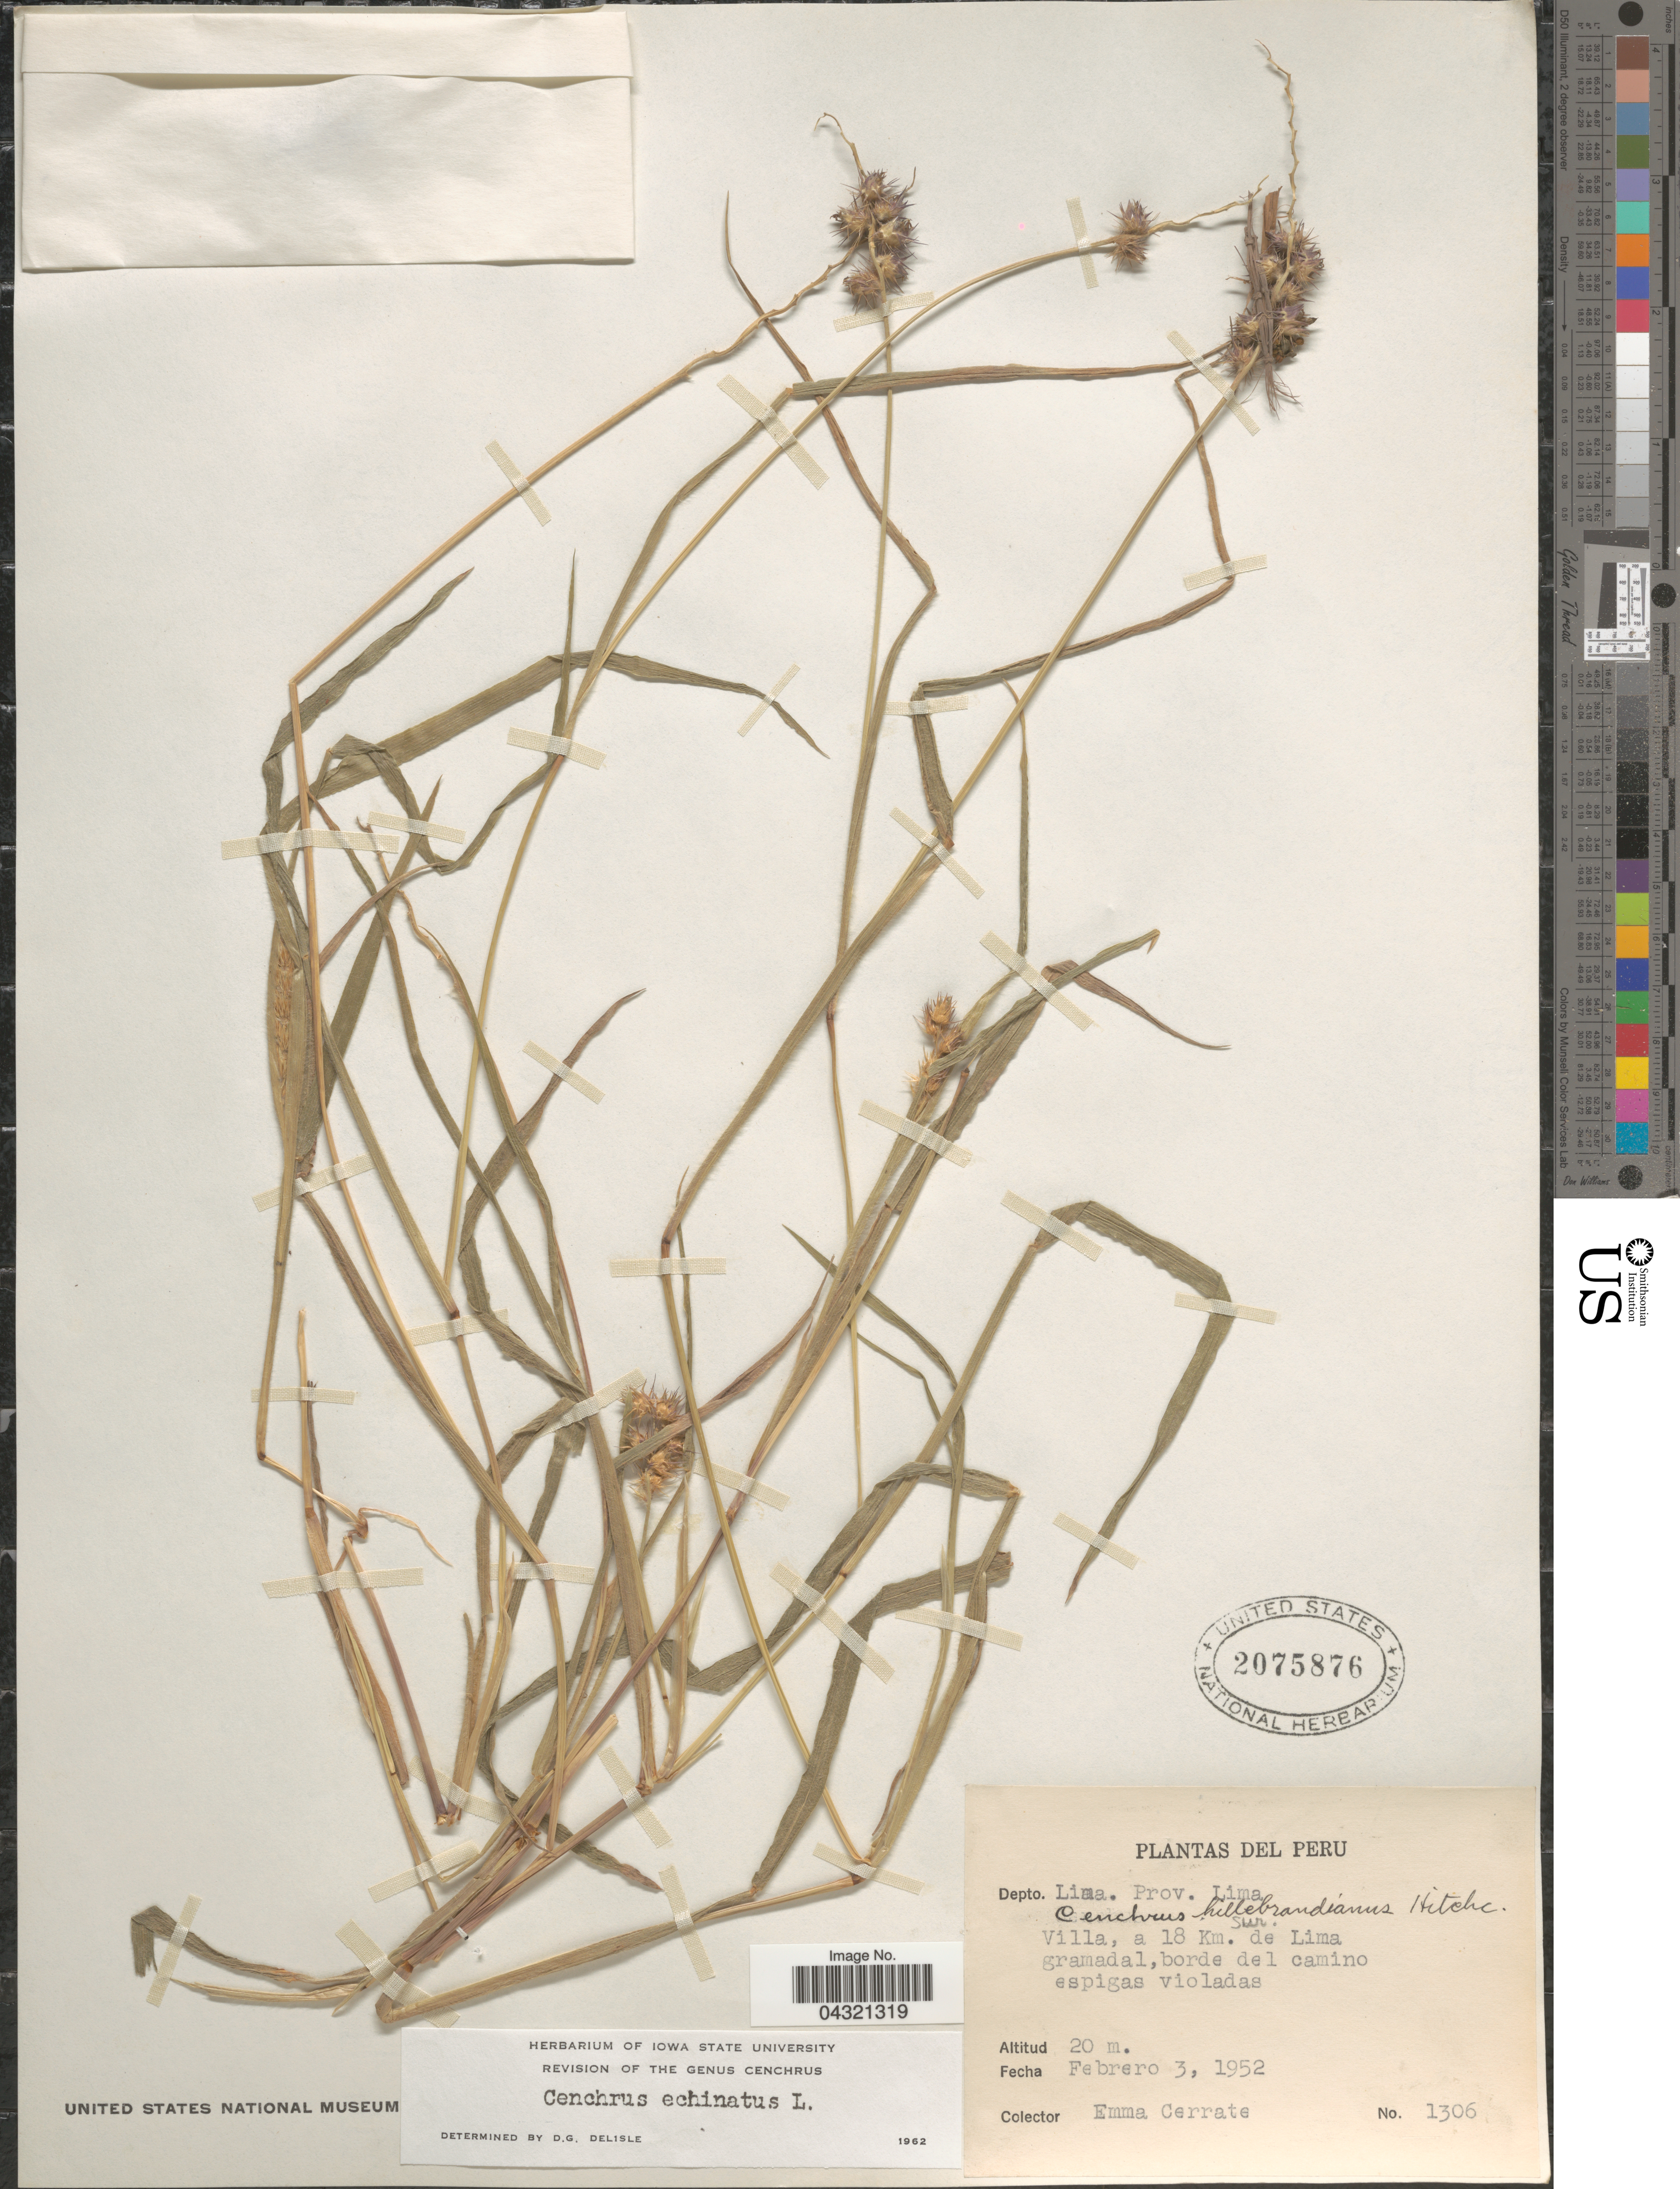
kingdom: Plantae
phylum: Tracheophyta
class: Liliopsida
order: Poales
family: Poaceae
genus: Cenchrus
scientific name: Cenchrus echinatus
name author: L.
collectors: E. Cerrate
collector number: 1306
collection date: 1952-02-03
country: Peru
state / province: Lima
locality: Depto. Lima. Prov. Lima. Villa, a 18 Km. sur de Lima gramadal, borde del camino.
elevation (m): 20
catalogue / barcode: US 2075876